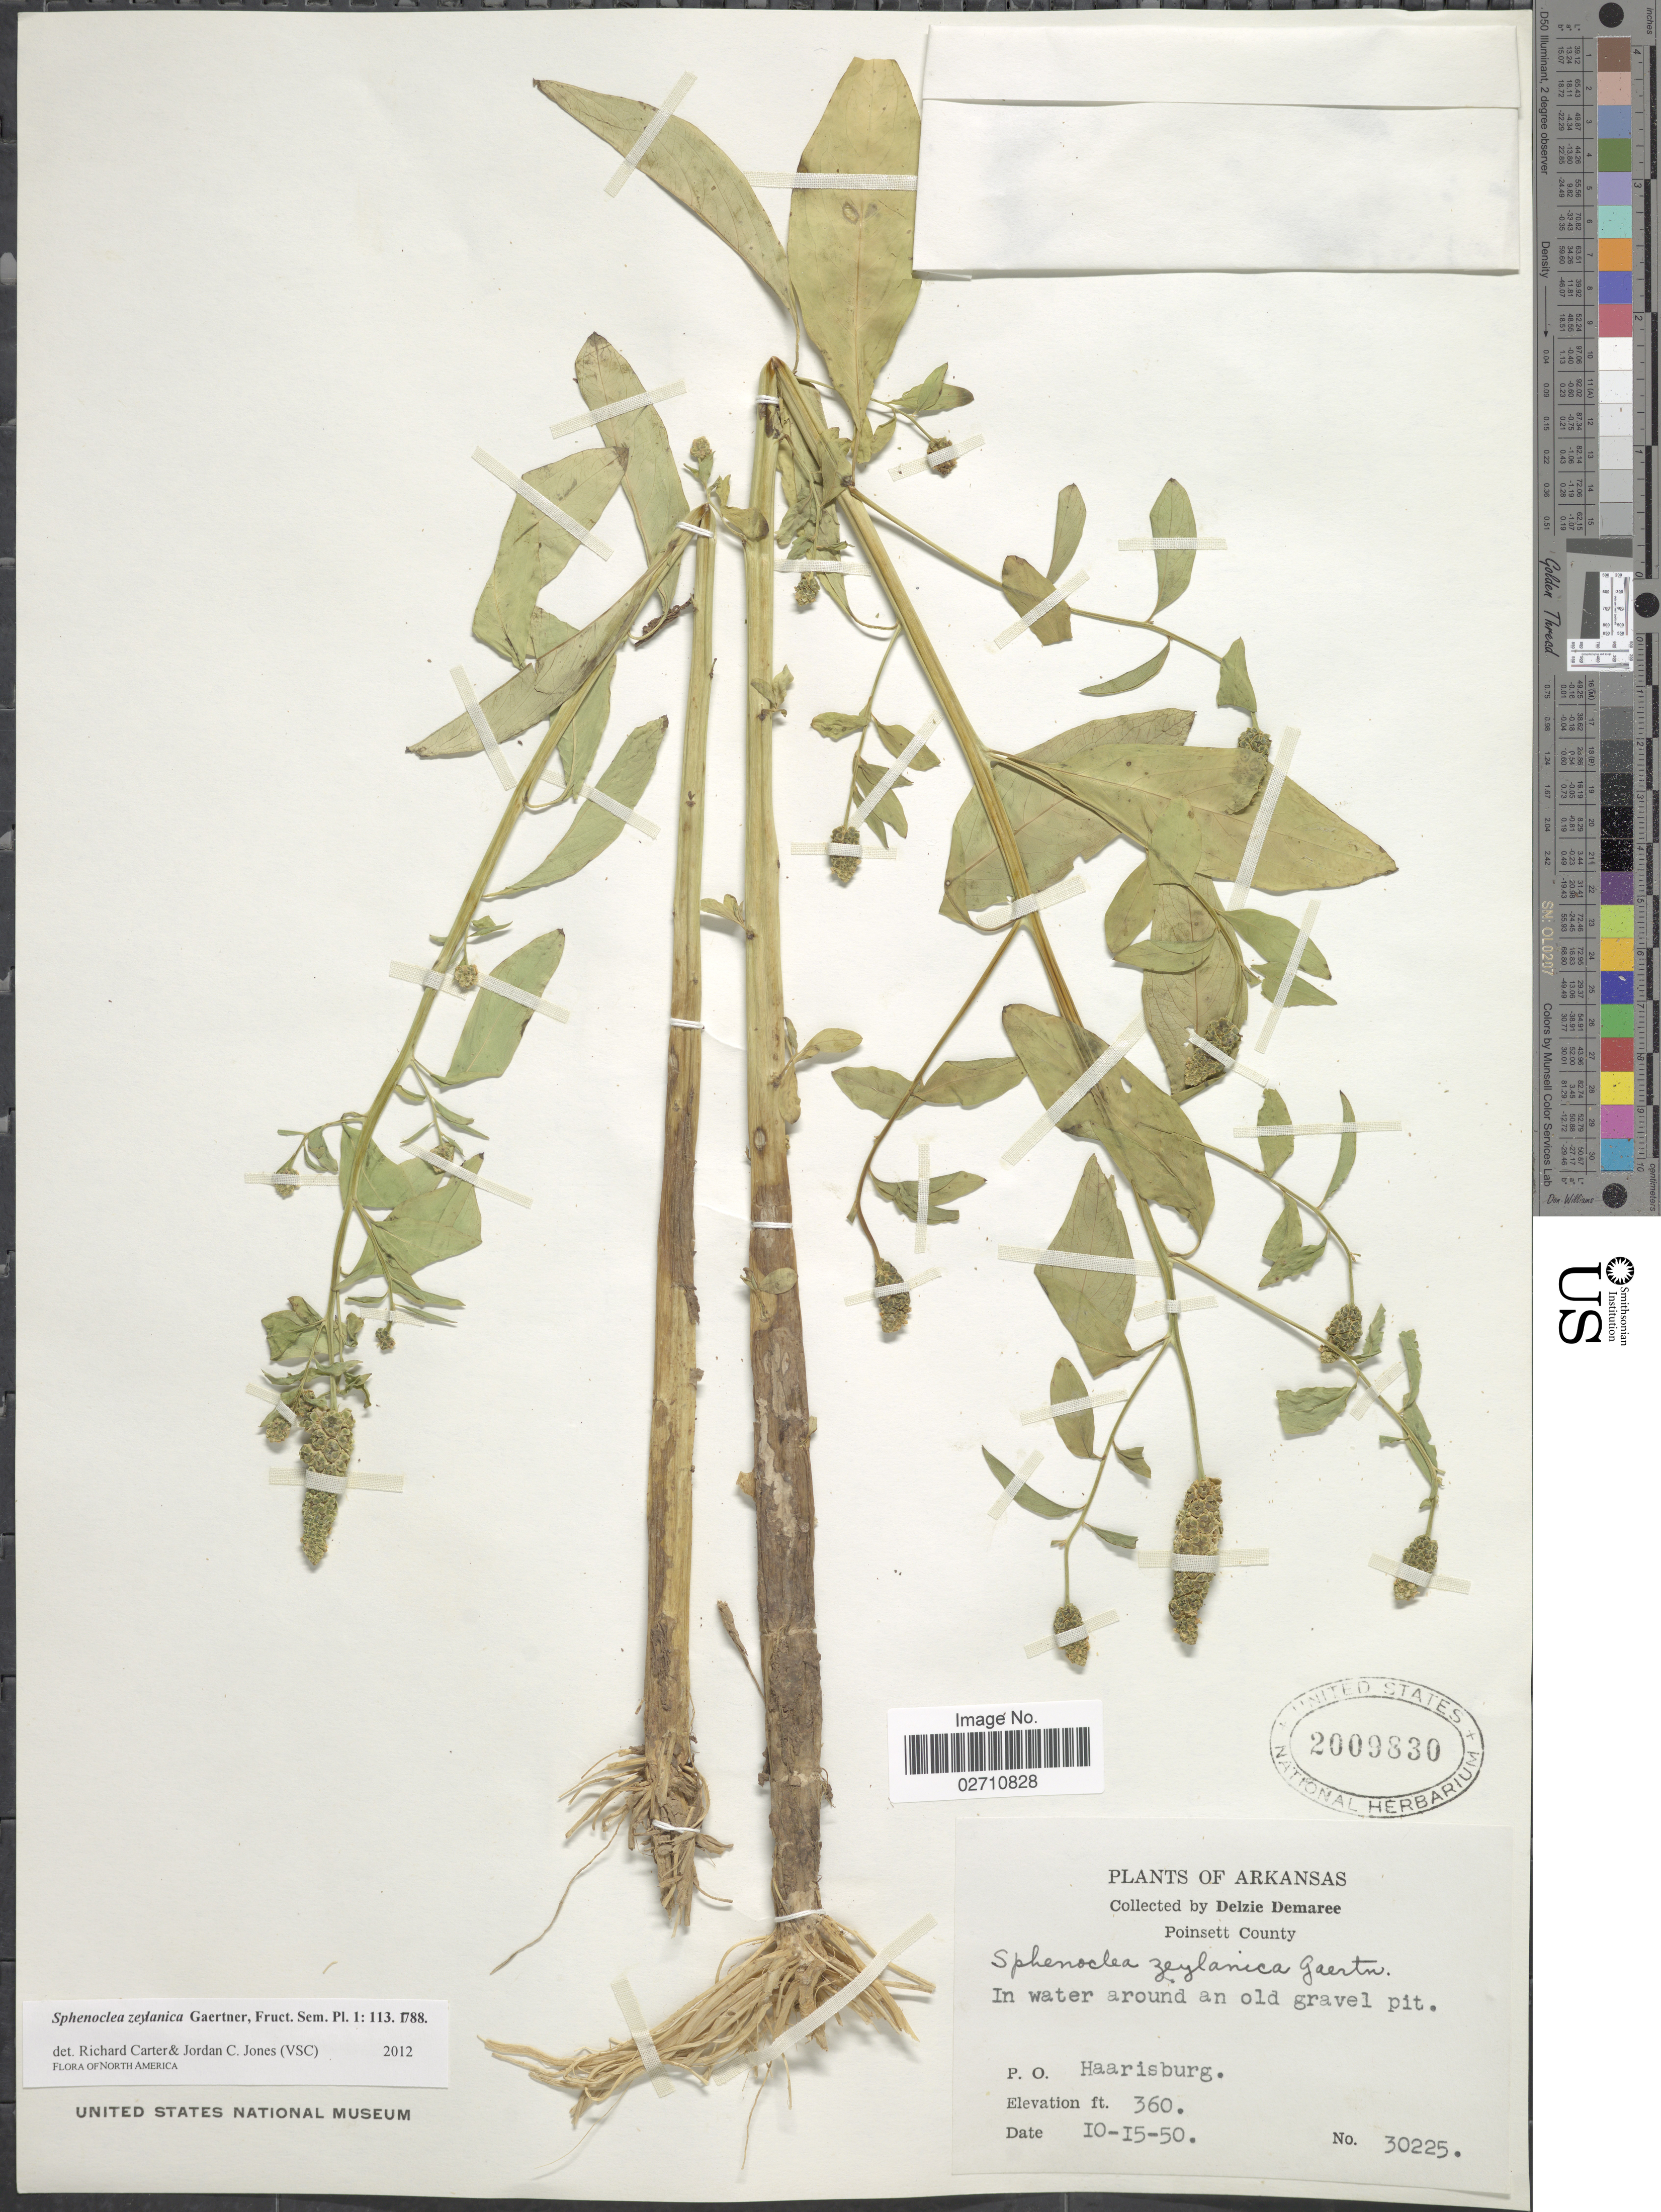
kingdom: Plantae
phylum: Tracheophyta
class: Magnoliopsida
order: Solanales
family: Sphenocleaceae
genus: Sphenoclea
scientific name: Sphenoclea zeylanica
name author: Gaertn.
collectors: D. Demaree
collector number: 30225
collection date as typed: Transcribed d/m/y: 15/10/50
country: United States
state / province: Arkansas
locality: Poinsett County. P. O. Haarisburg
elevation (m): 110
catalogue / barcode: US 2009830